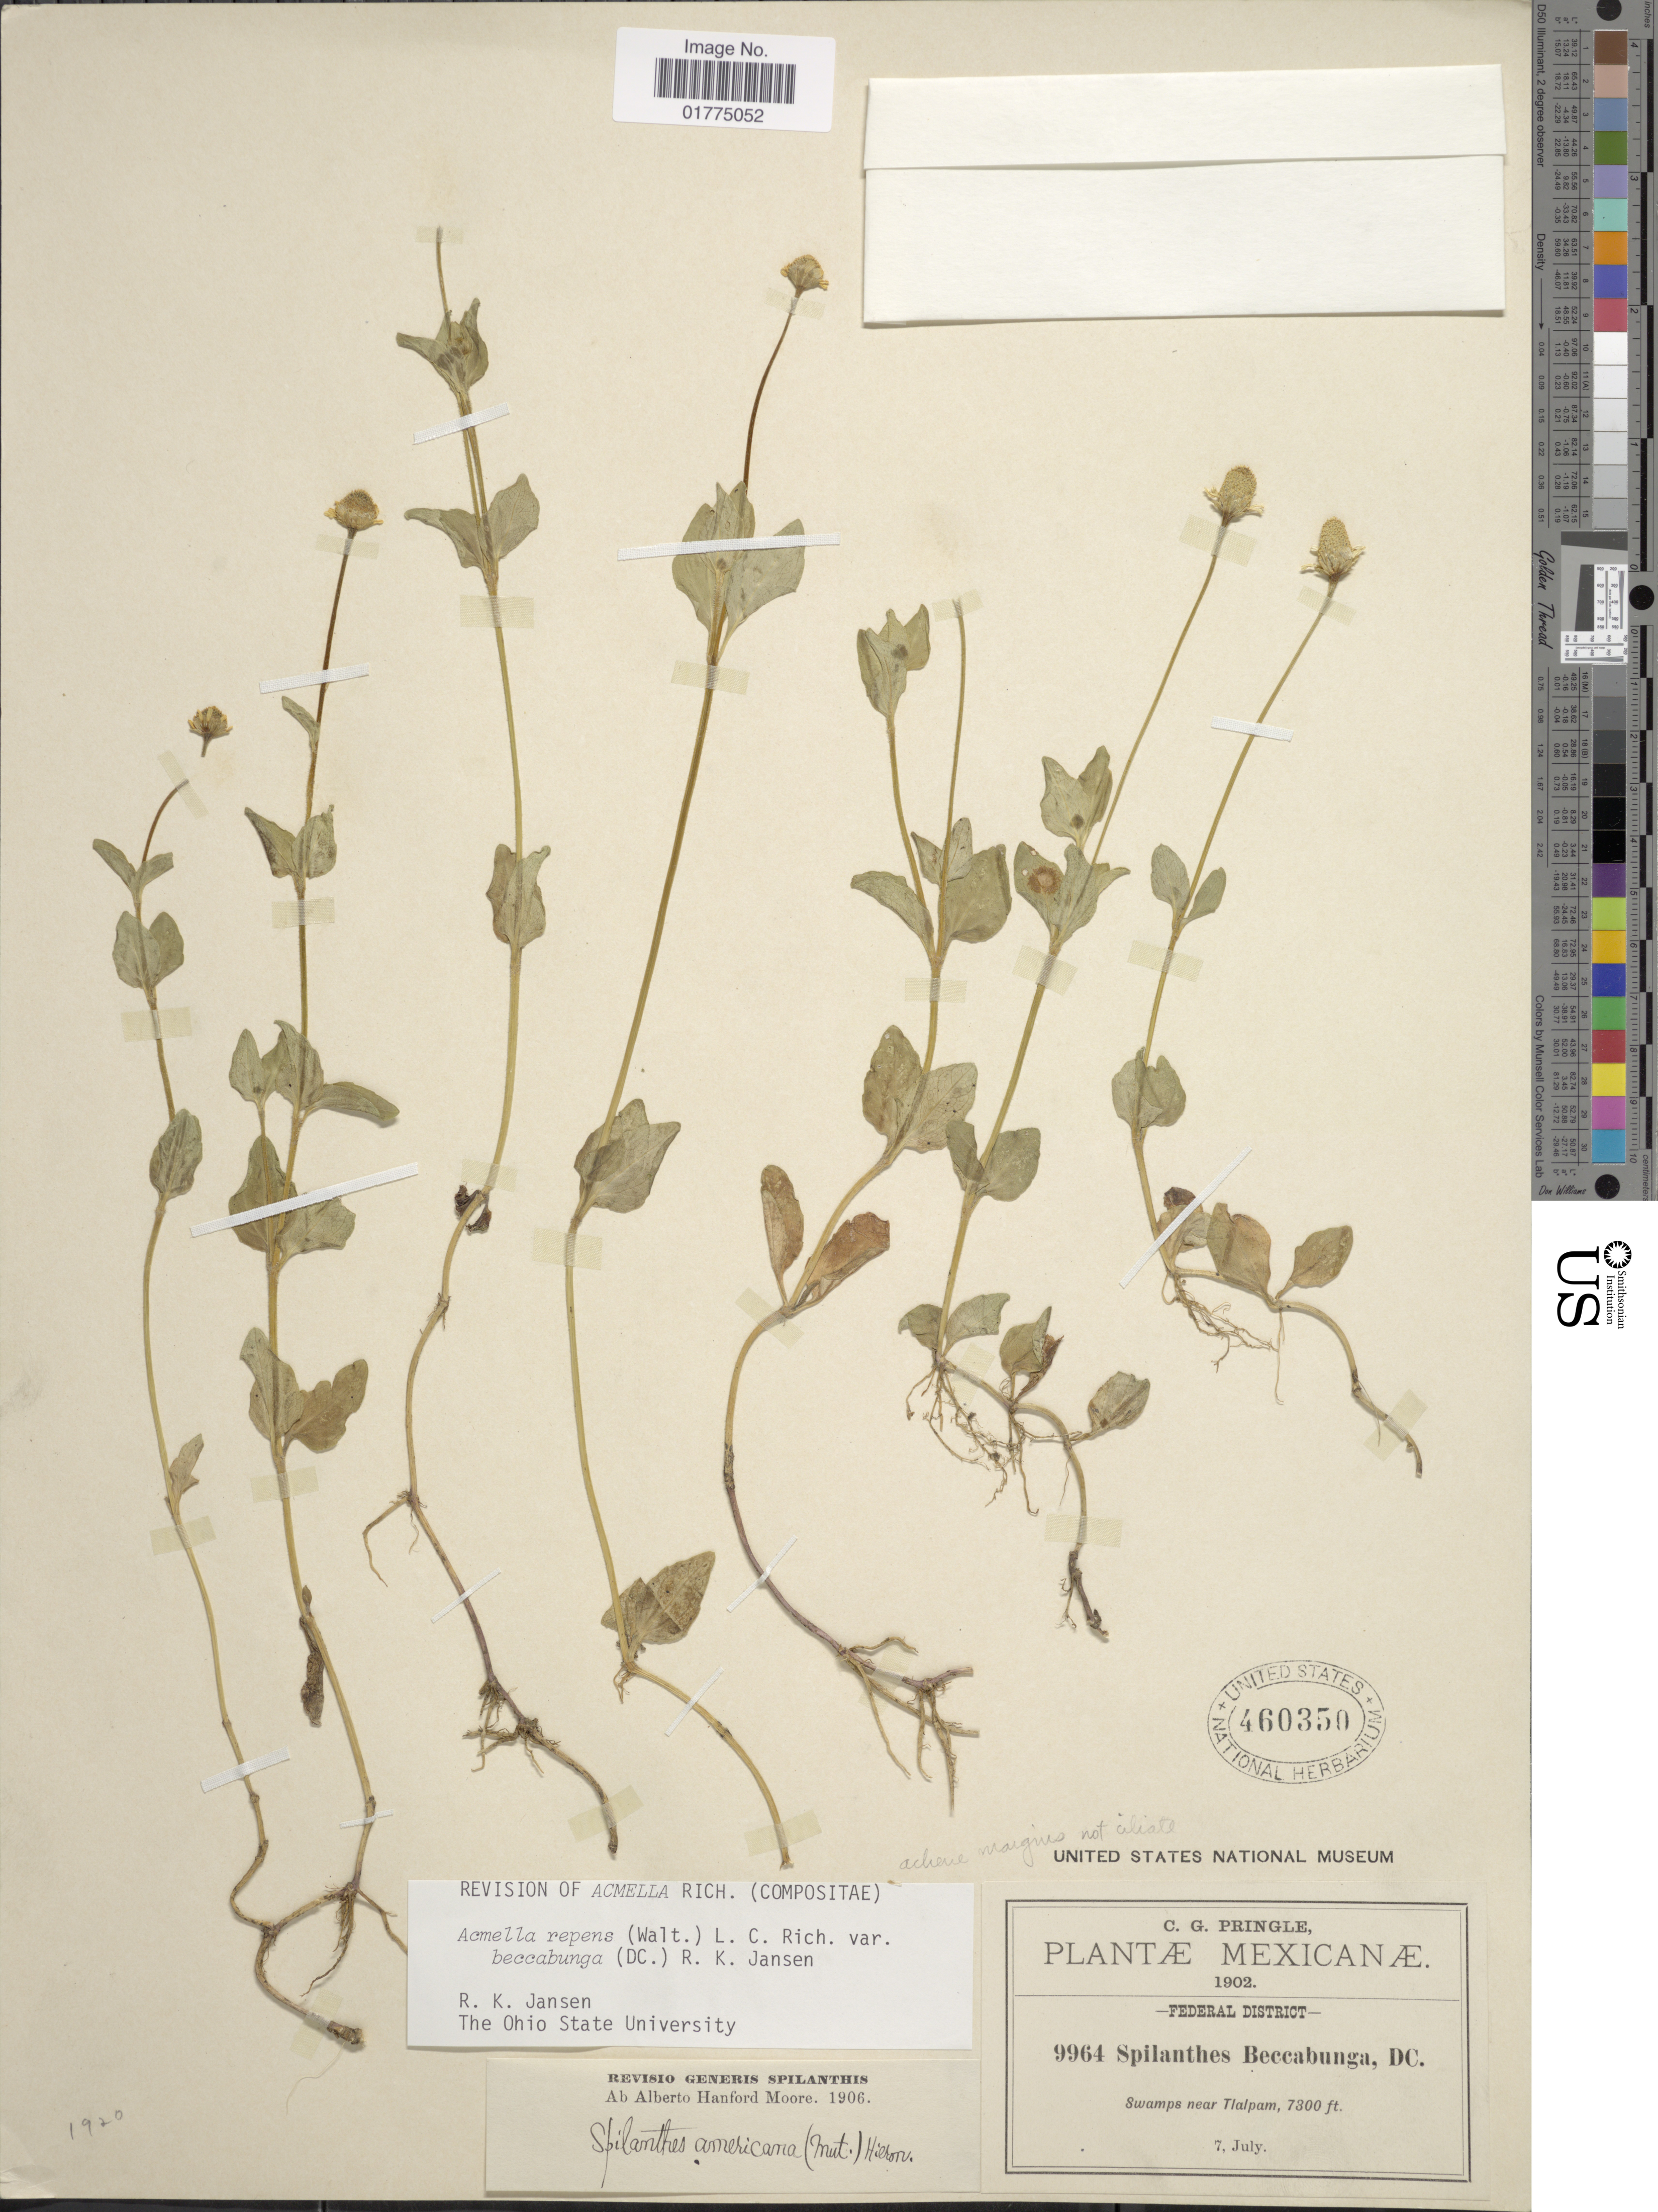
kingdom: Plantae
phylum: Tracheophyta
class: Magnoliopsida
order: Asterales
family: Asteraceae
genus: Acmella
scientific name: Acmella repens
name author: (Walter) Rich.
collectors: C. G. Pringle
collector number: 9964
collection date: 1902-07-07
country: Mexico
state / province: Distrito Federal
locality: Federal District. Swamps near Tlalpam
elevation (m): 2225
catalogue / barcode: US 460350